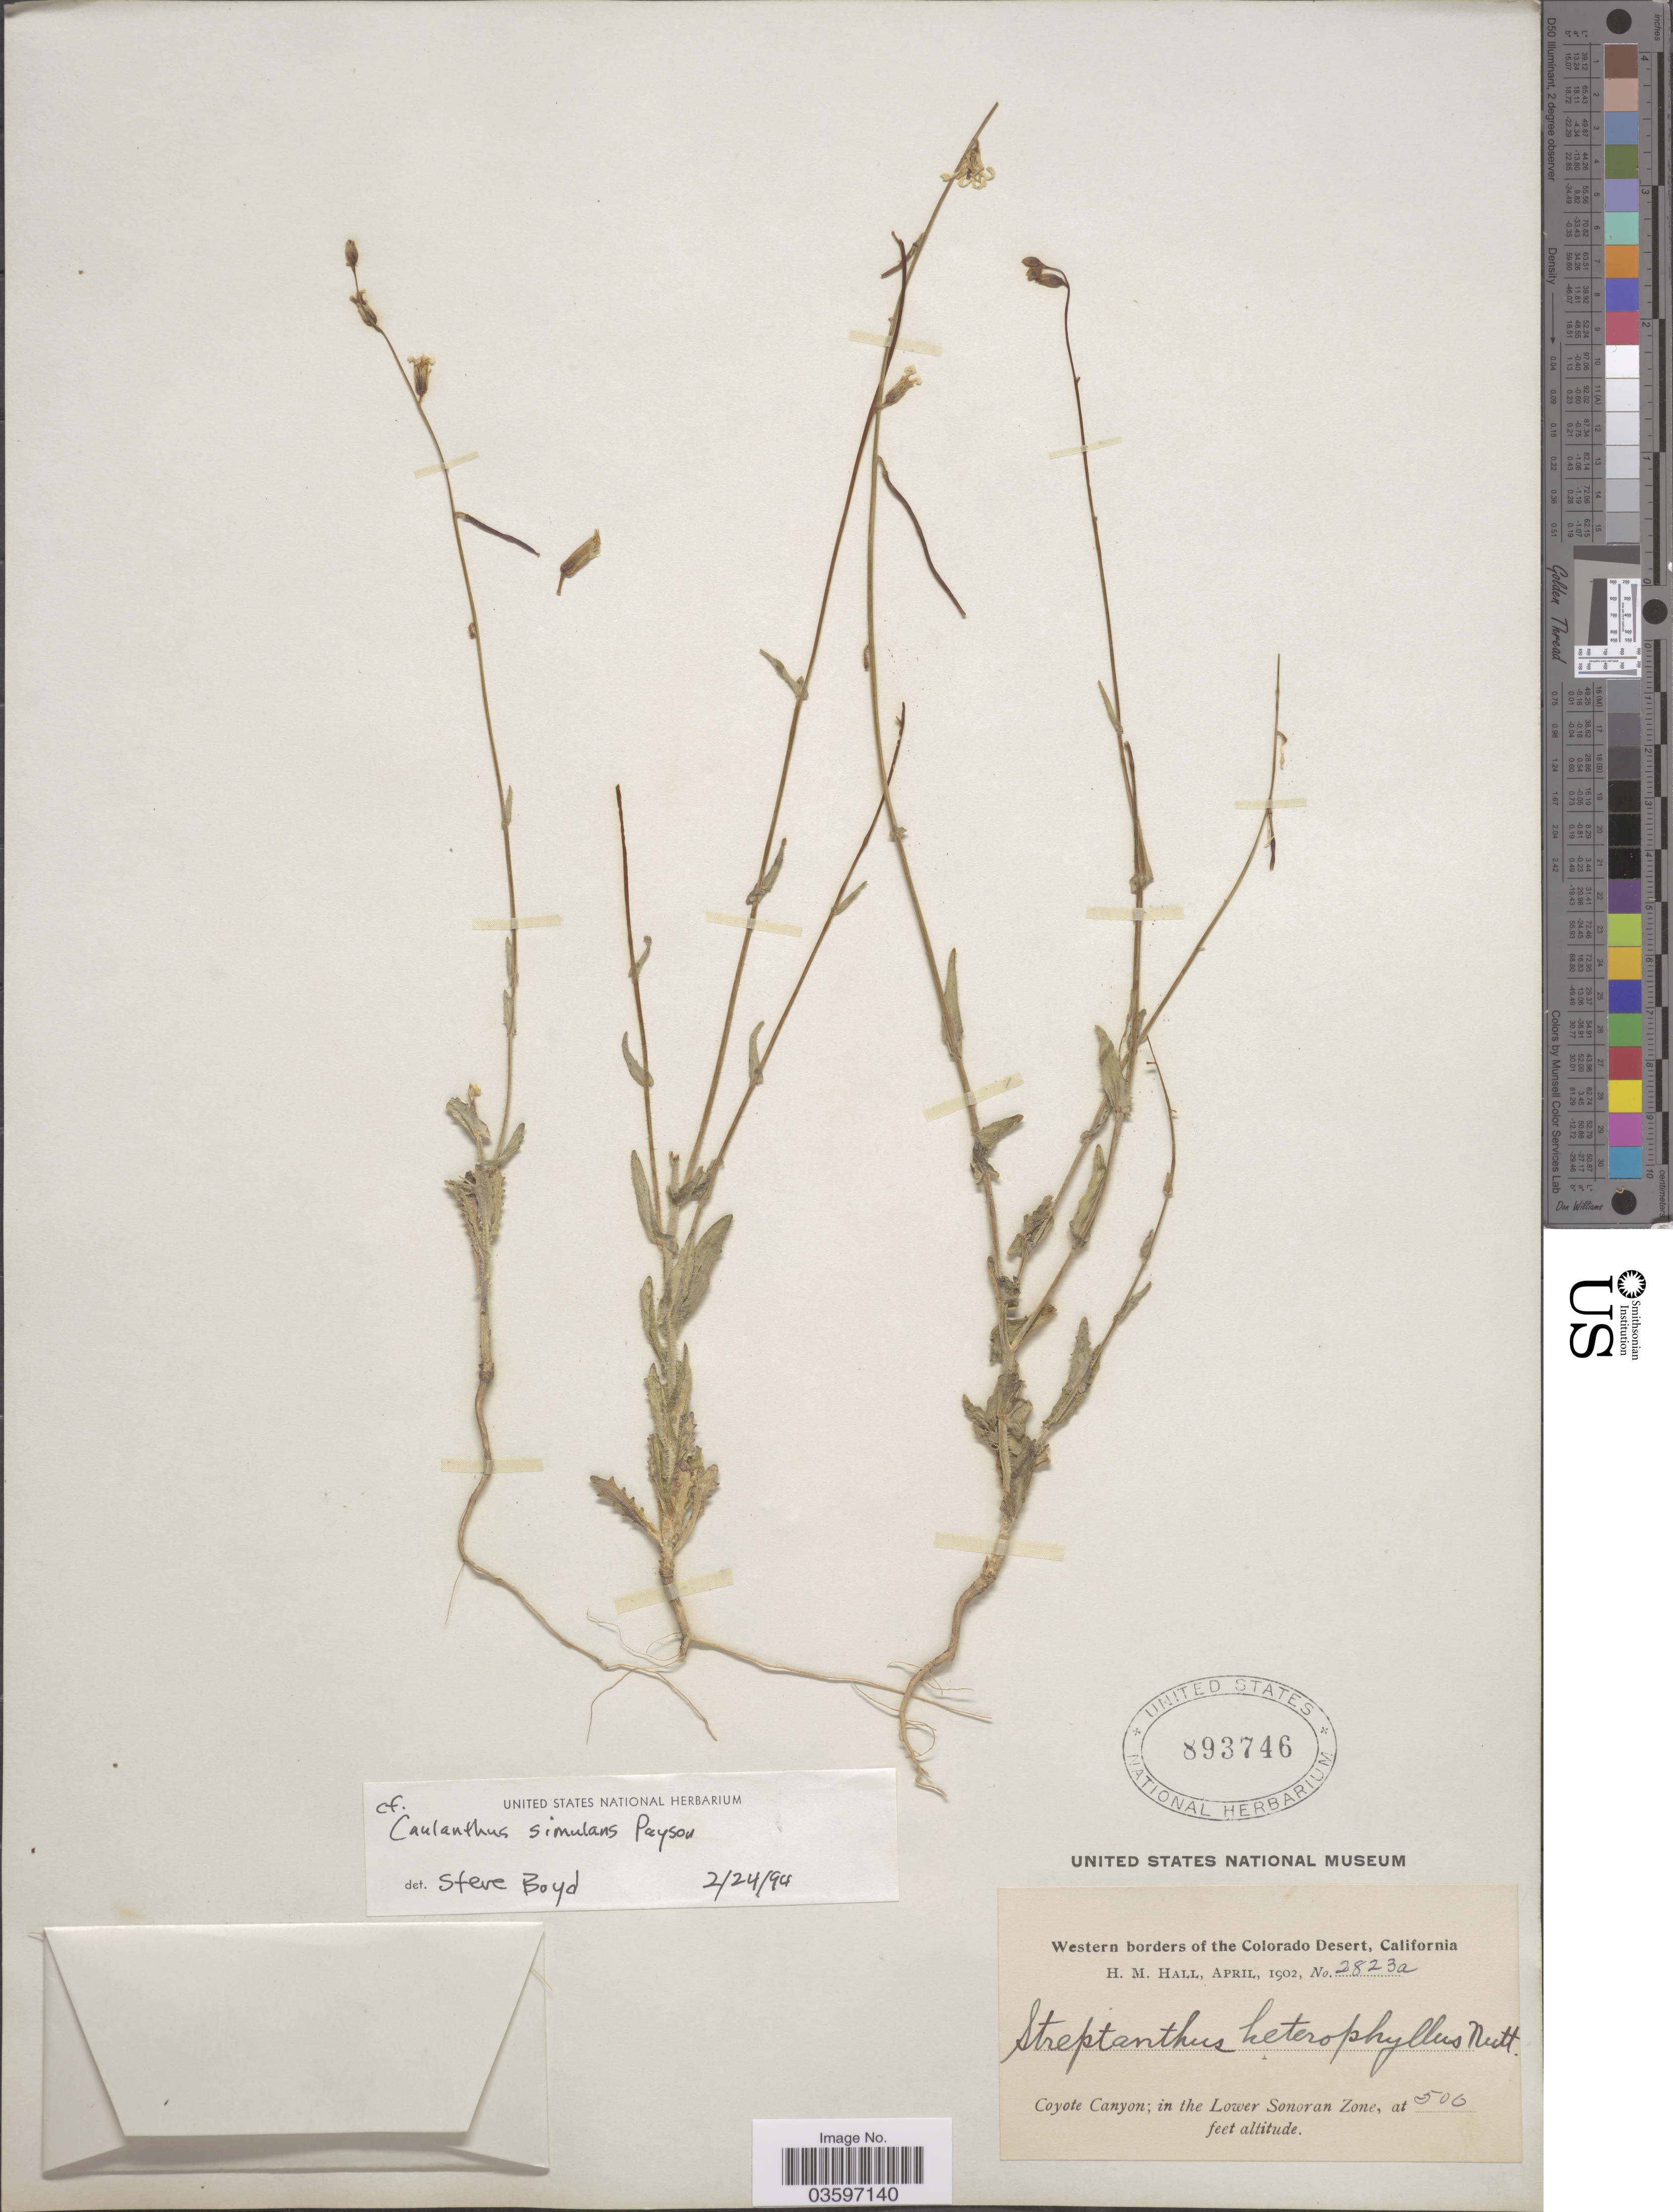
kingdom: Plantae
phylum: Tracheophyta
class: Magnoliopsida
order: Brassicales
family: Brassicaceae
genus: Caulanthus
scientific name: Caulanthus simulans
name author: Payson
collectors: H. M. Hall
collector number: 2823a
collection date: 1902-04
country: United States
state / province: California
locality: Western borders of the Colorado Desert. Coyote Canyon; in the Lower Sonoran Zone.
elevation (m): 154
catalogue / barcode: US 893746